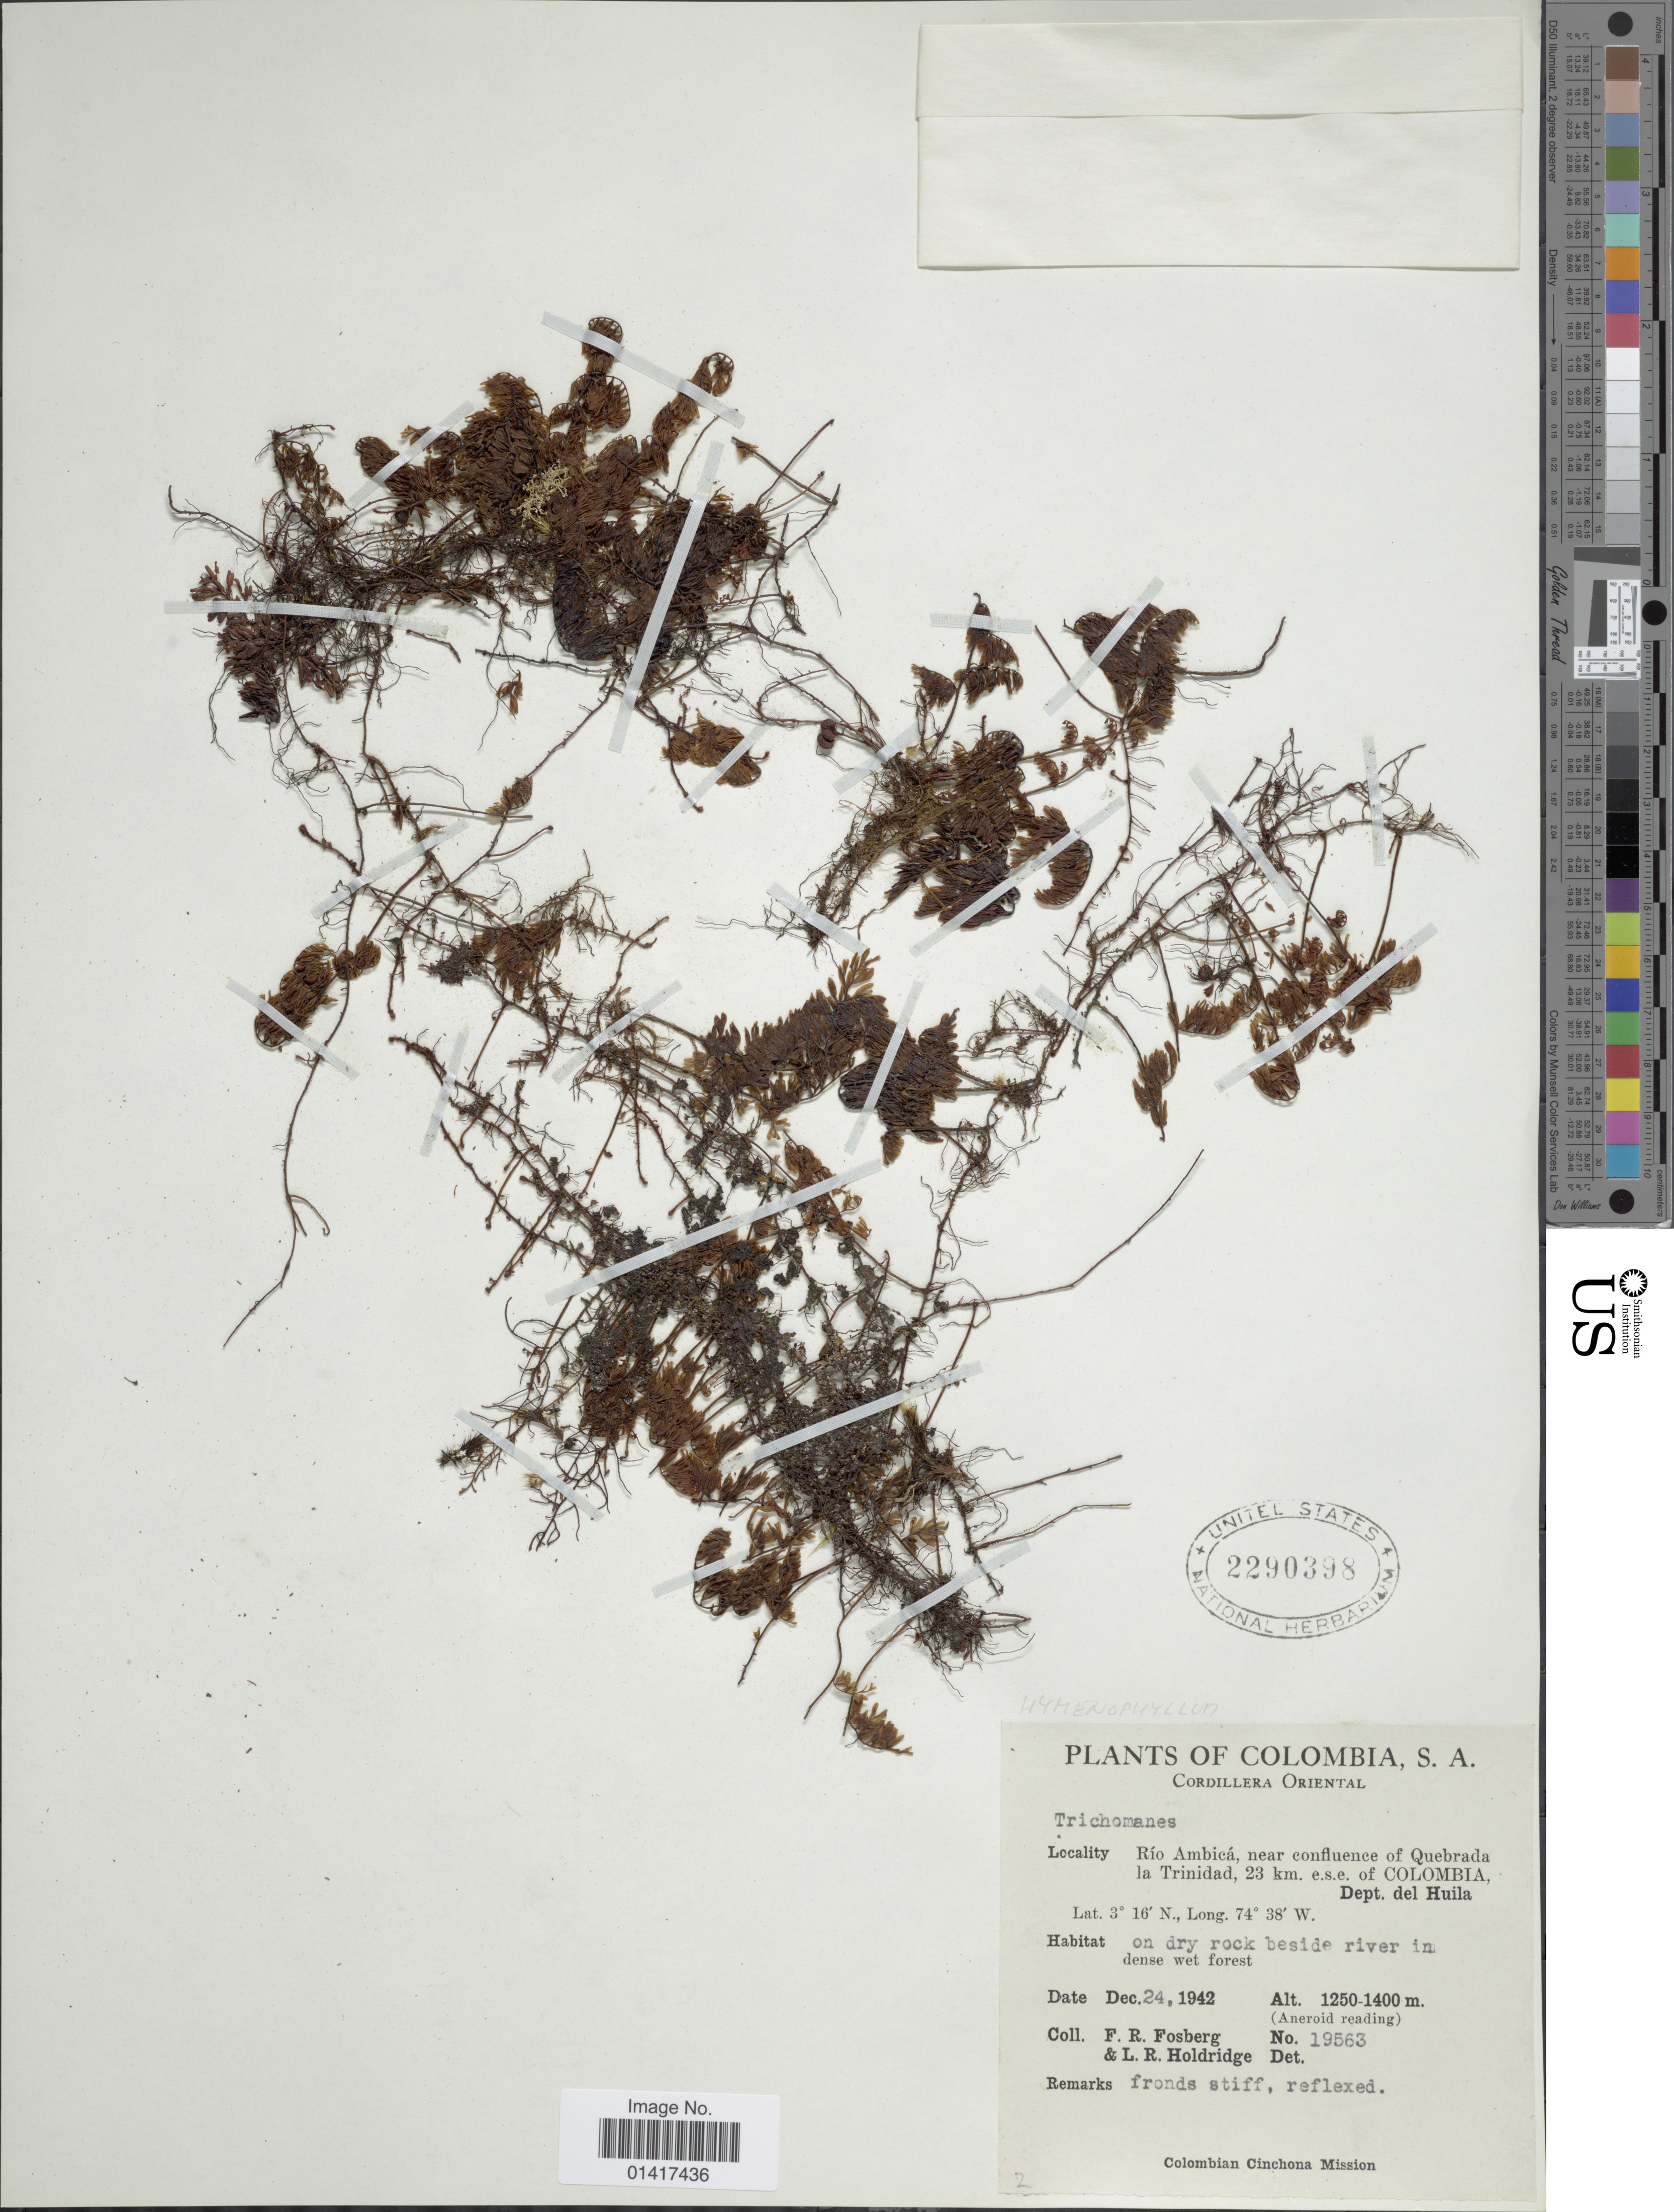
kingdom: Plantae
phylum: Tracheophyta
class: Polypodiopsida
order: Hymenophyllales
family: Hymenophyllaceae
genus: Hymenophyllum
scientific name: Hymenophyllum sp.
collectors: F. R. Fosberg & L. Holdridge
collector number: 19563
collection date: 1942-12-24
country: Colombia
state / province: Huila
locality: Cordillera Oriental, Eio Ambica, near confluence of Quebrada la Trinidad, 23 km e.s.e of Colombia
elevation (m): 1250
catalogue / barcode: US 2290398